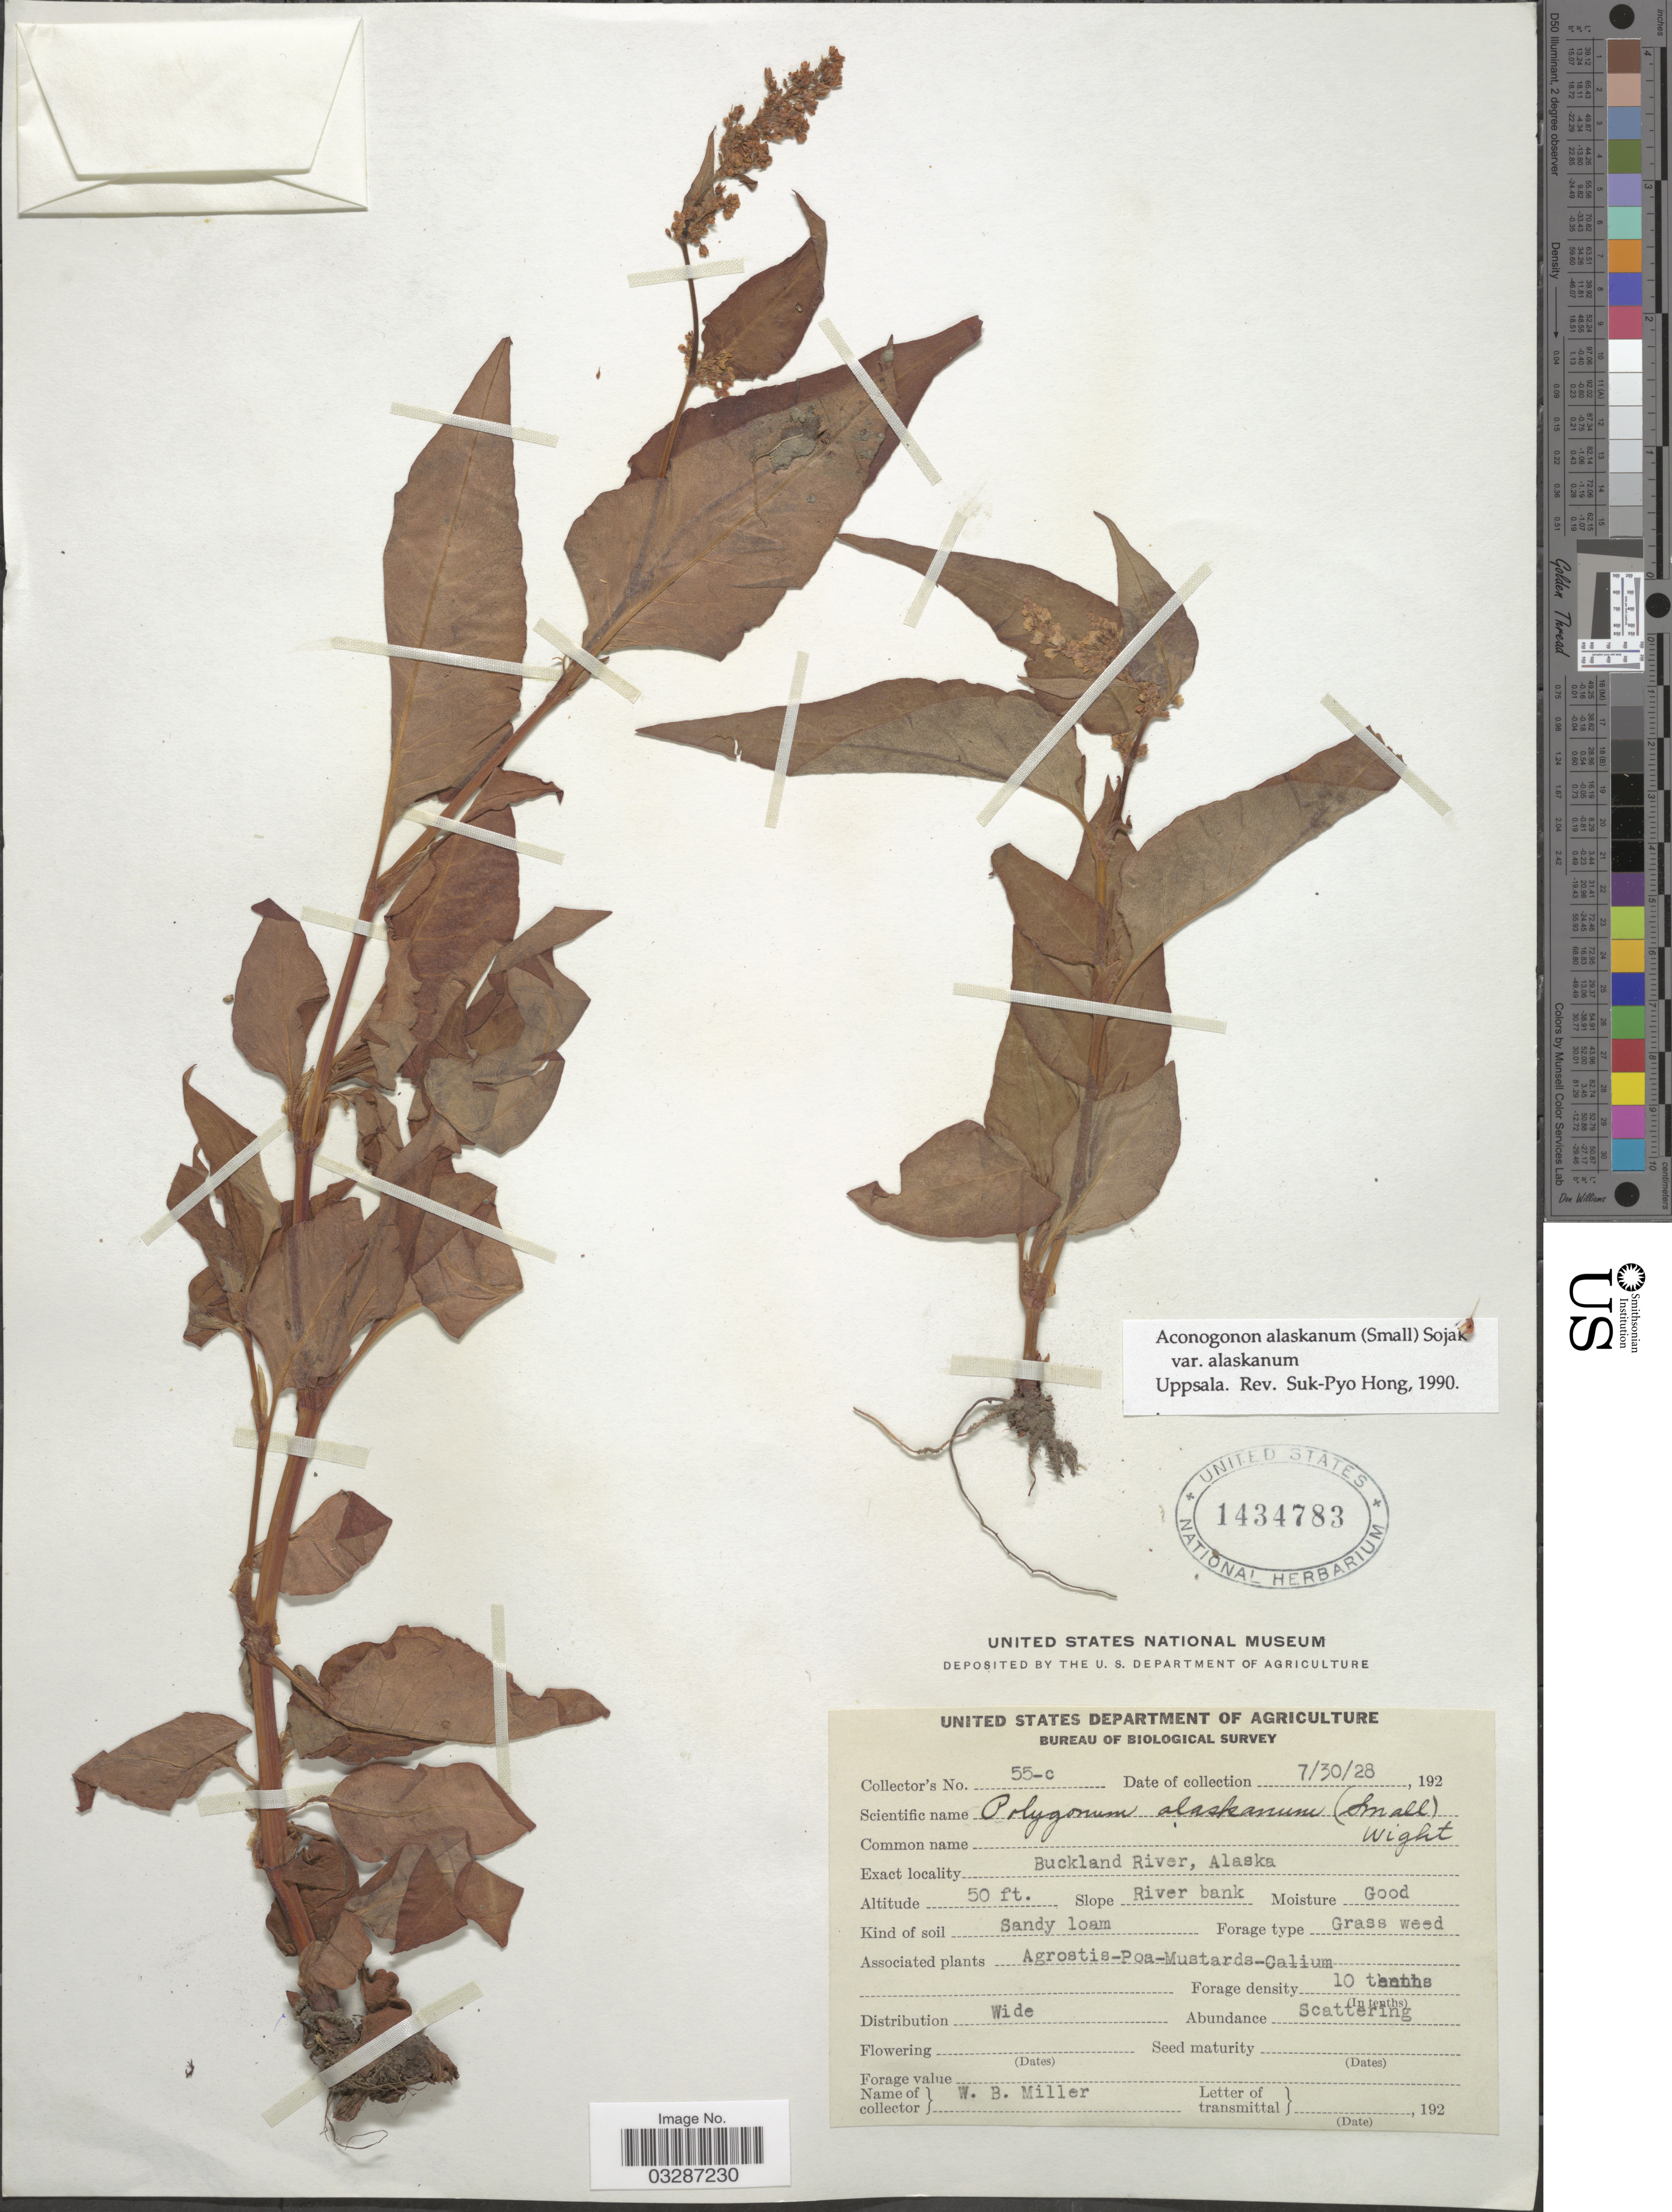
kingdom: Plantae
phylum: Tracheophyta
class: Magnoliopsida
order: Caryophyllales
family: Polygonaceae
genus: Koenigia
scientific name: Koenigia alaskana var. alaskana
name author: (Small) T.M. Schust. & Reveal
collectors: W. Miller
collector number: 55-c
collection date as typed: Transcribed d/m/y: 30/7/28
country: United States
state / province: Alaska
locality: Buckland River. Slope River bank.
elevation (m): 15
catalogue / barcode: US 1434783